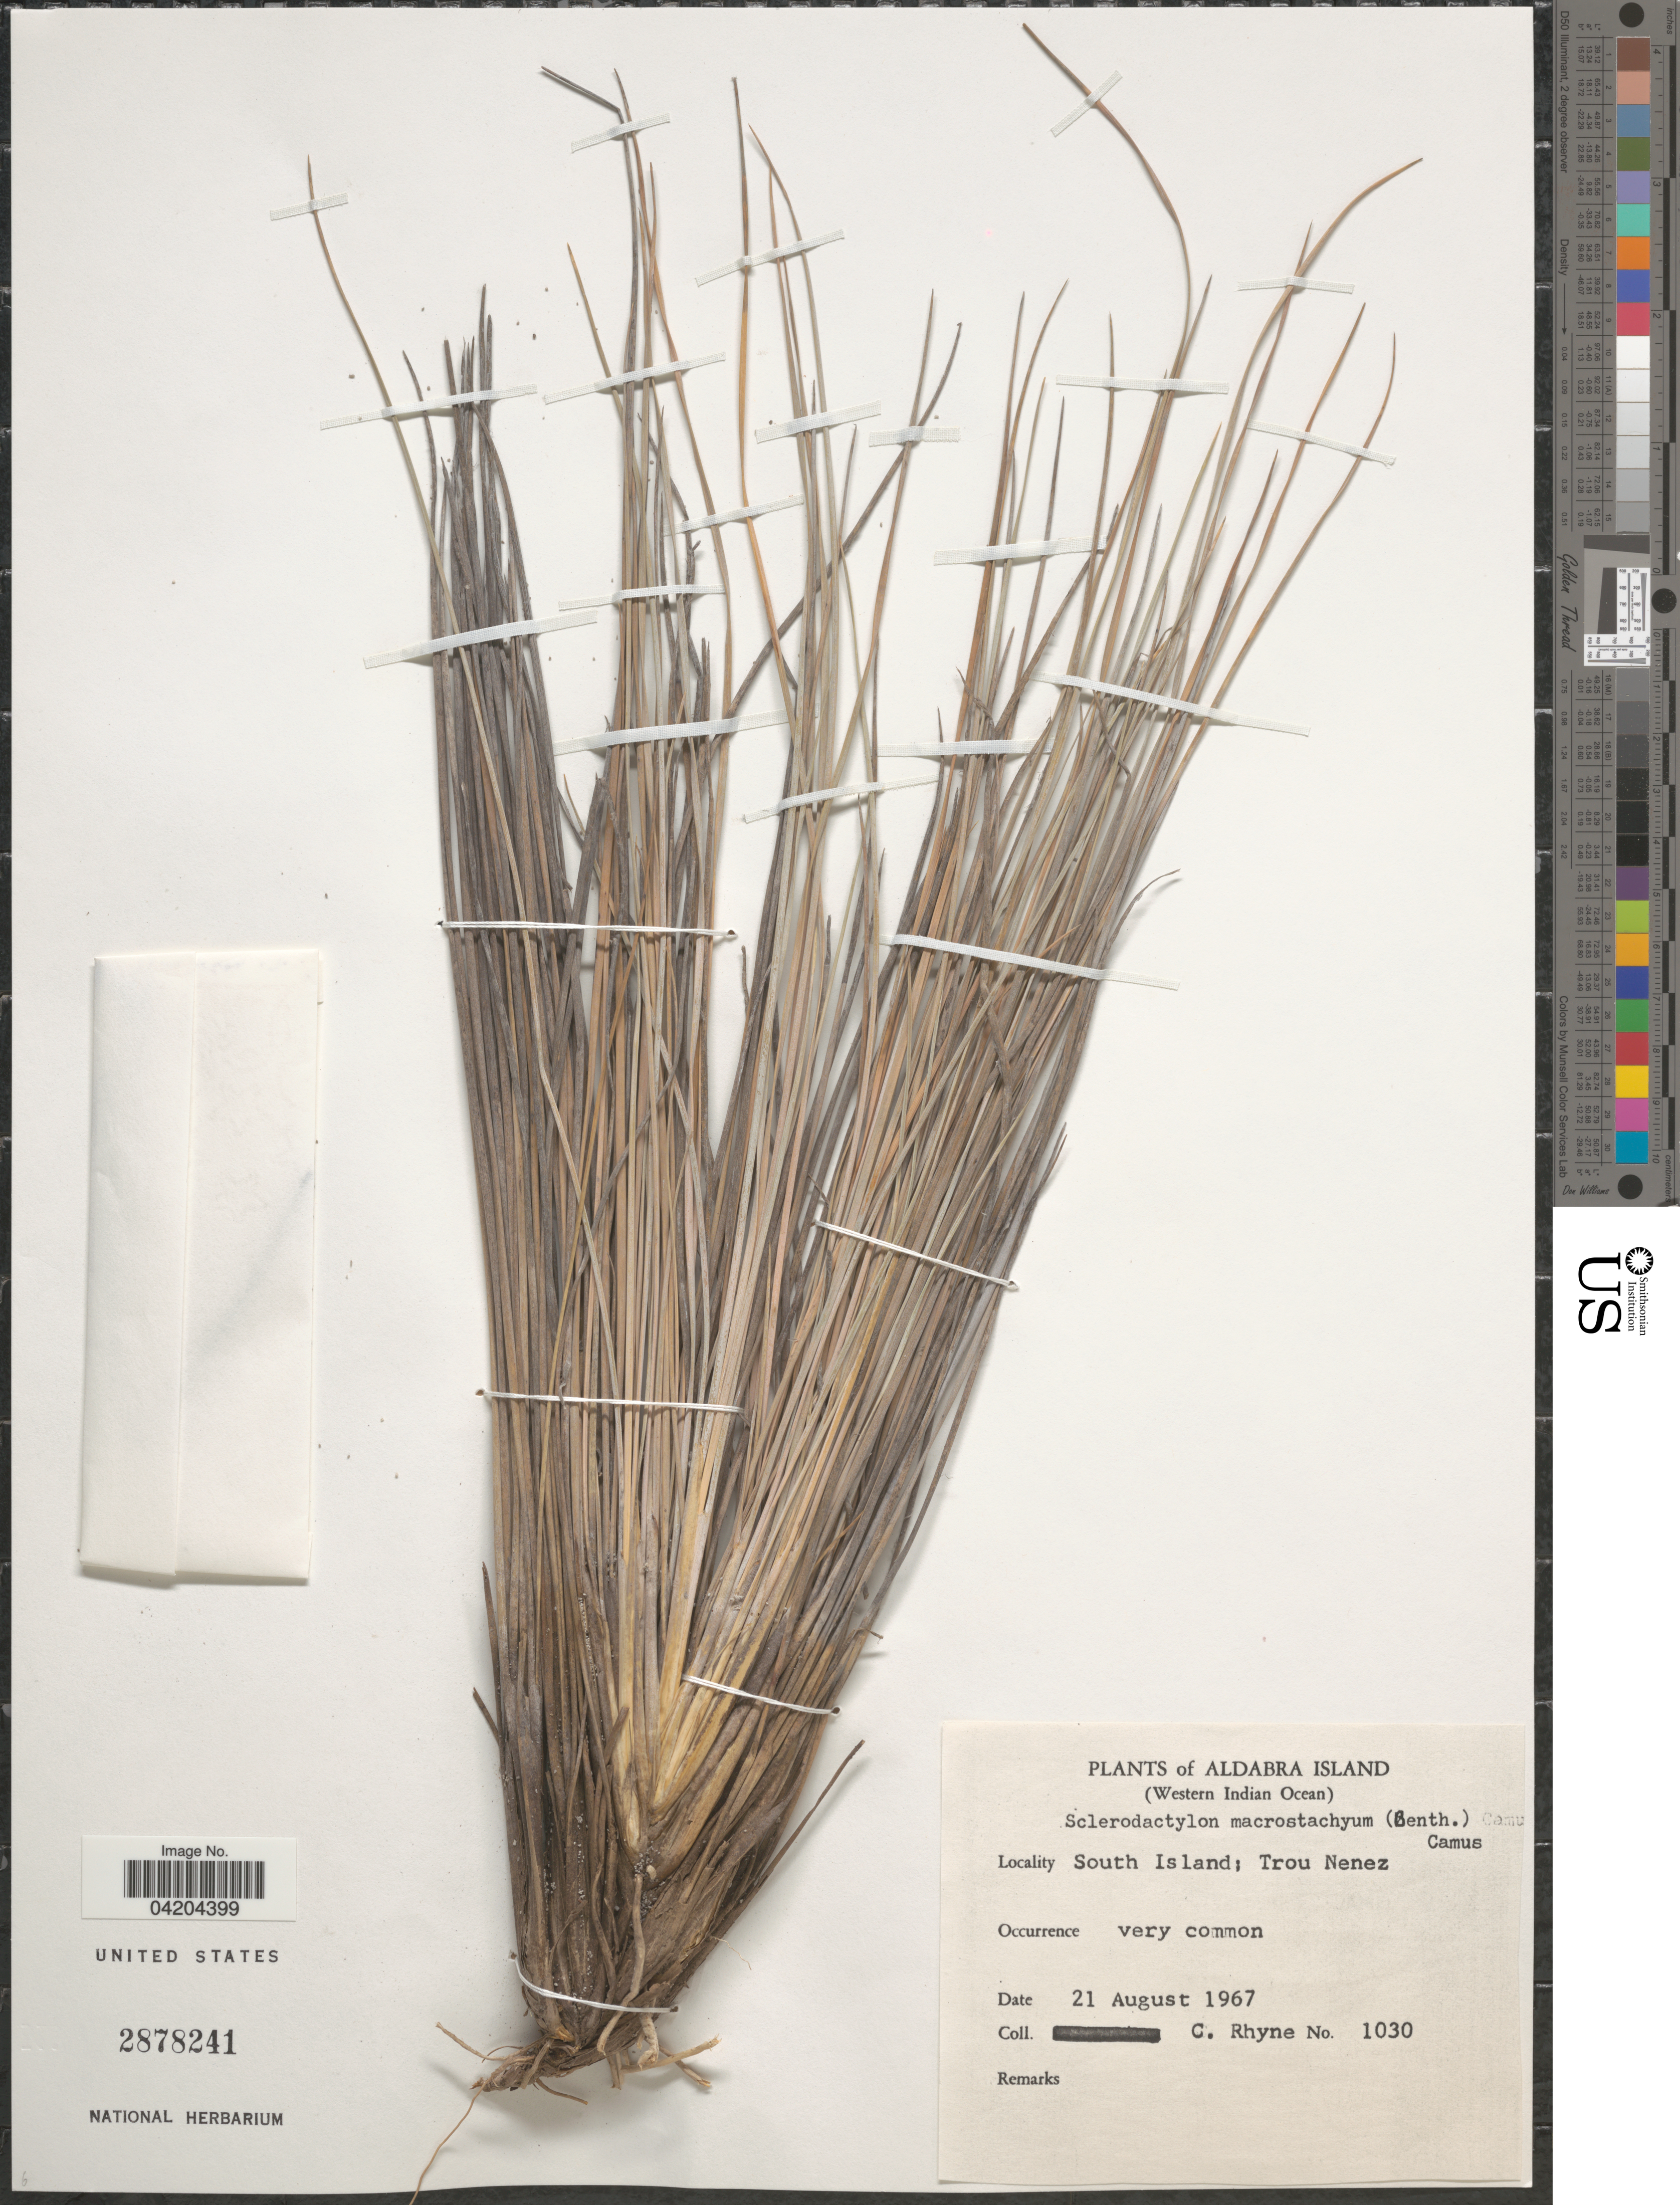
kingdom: Plantae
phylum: Tracheophyta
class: Liliopsida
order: Poales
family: Poaceae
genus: Sclerodactylon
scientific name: Sclerodactylon macrostachyum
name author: (Benth.) A. Camus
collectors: C. Rhyne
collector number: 1030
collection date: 1967-08-21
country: Seychelles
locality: Aldabra Island. (Western Indian Ocean). South Island; Trou Nenez.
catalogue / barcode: US 2878241